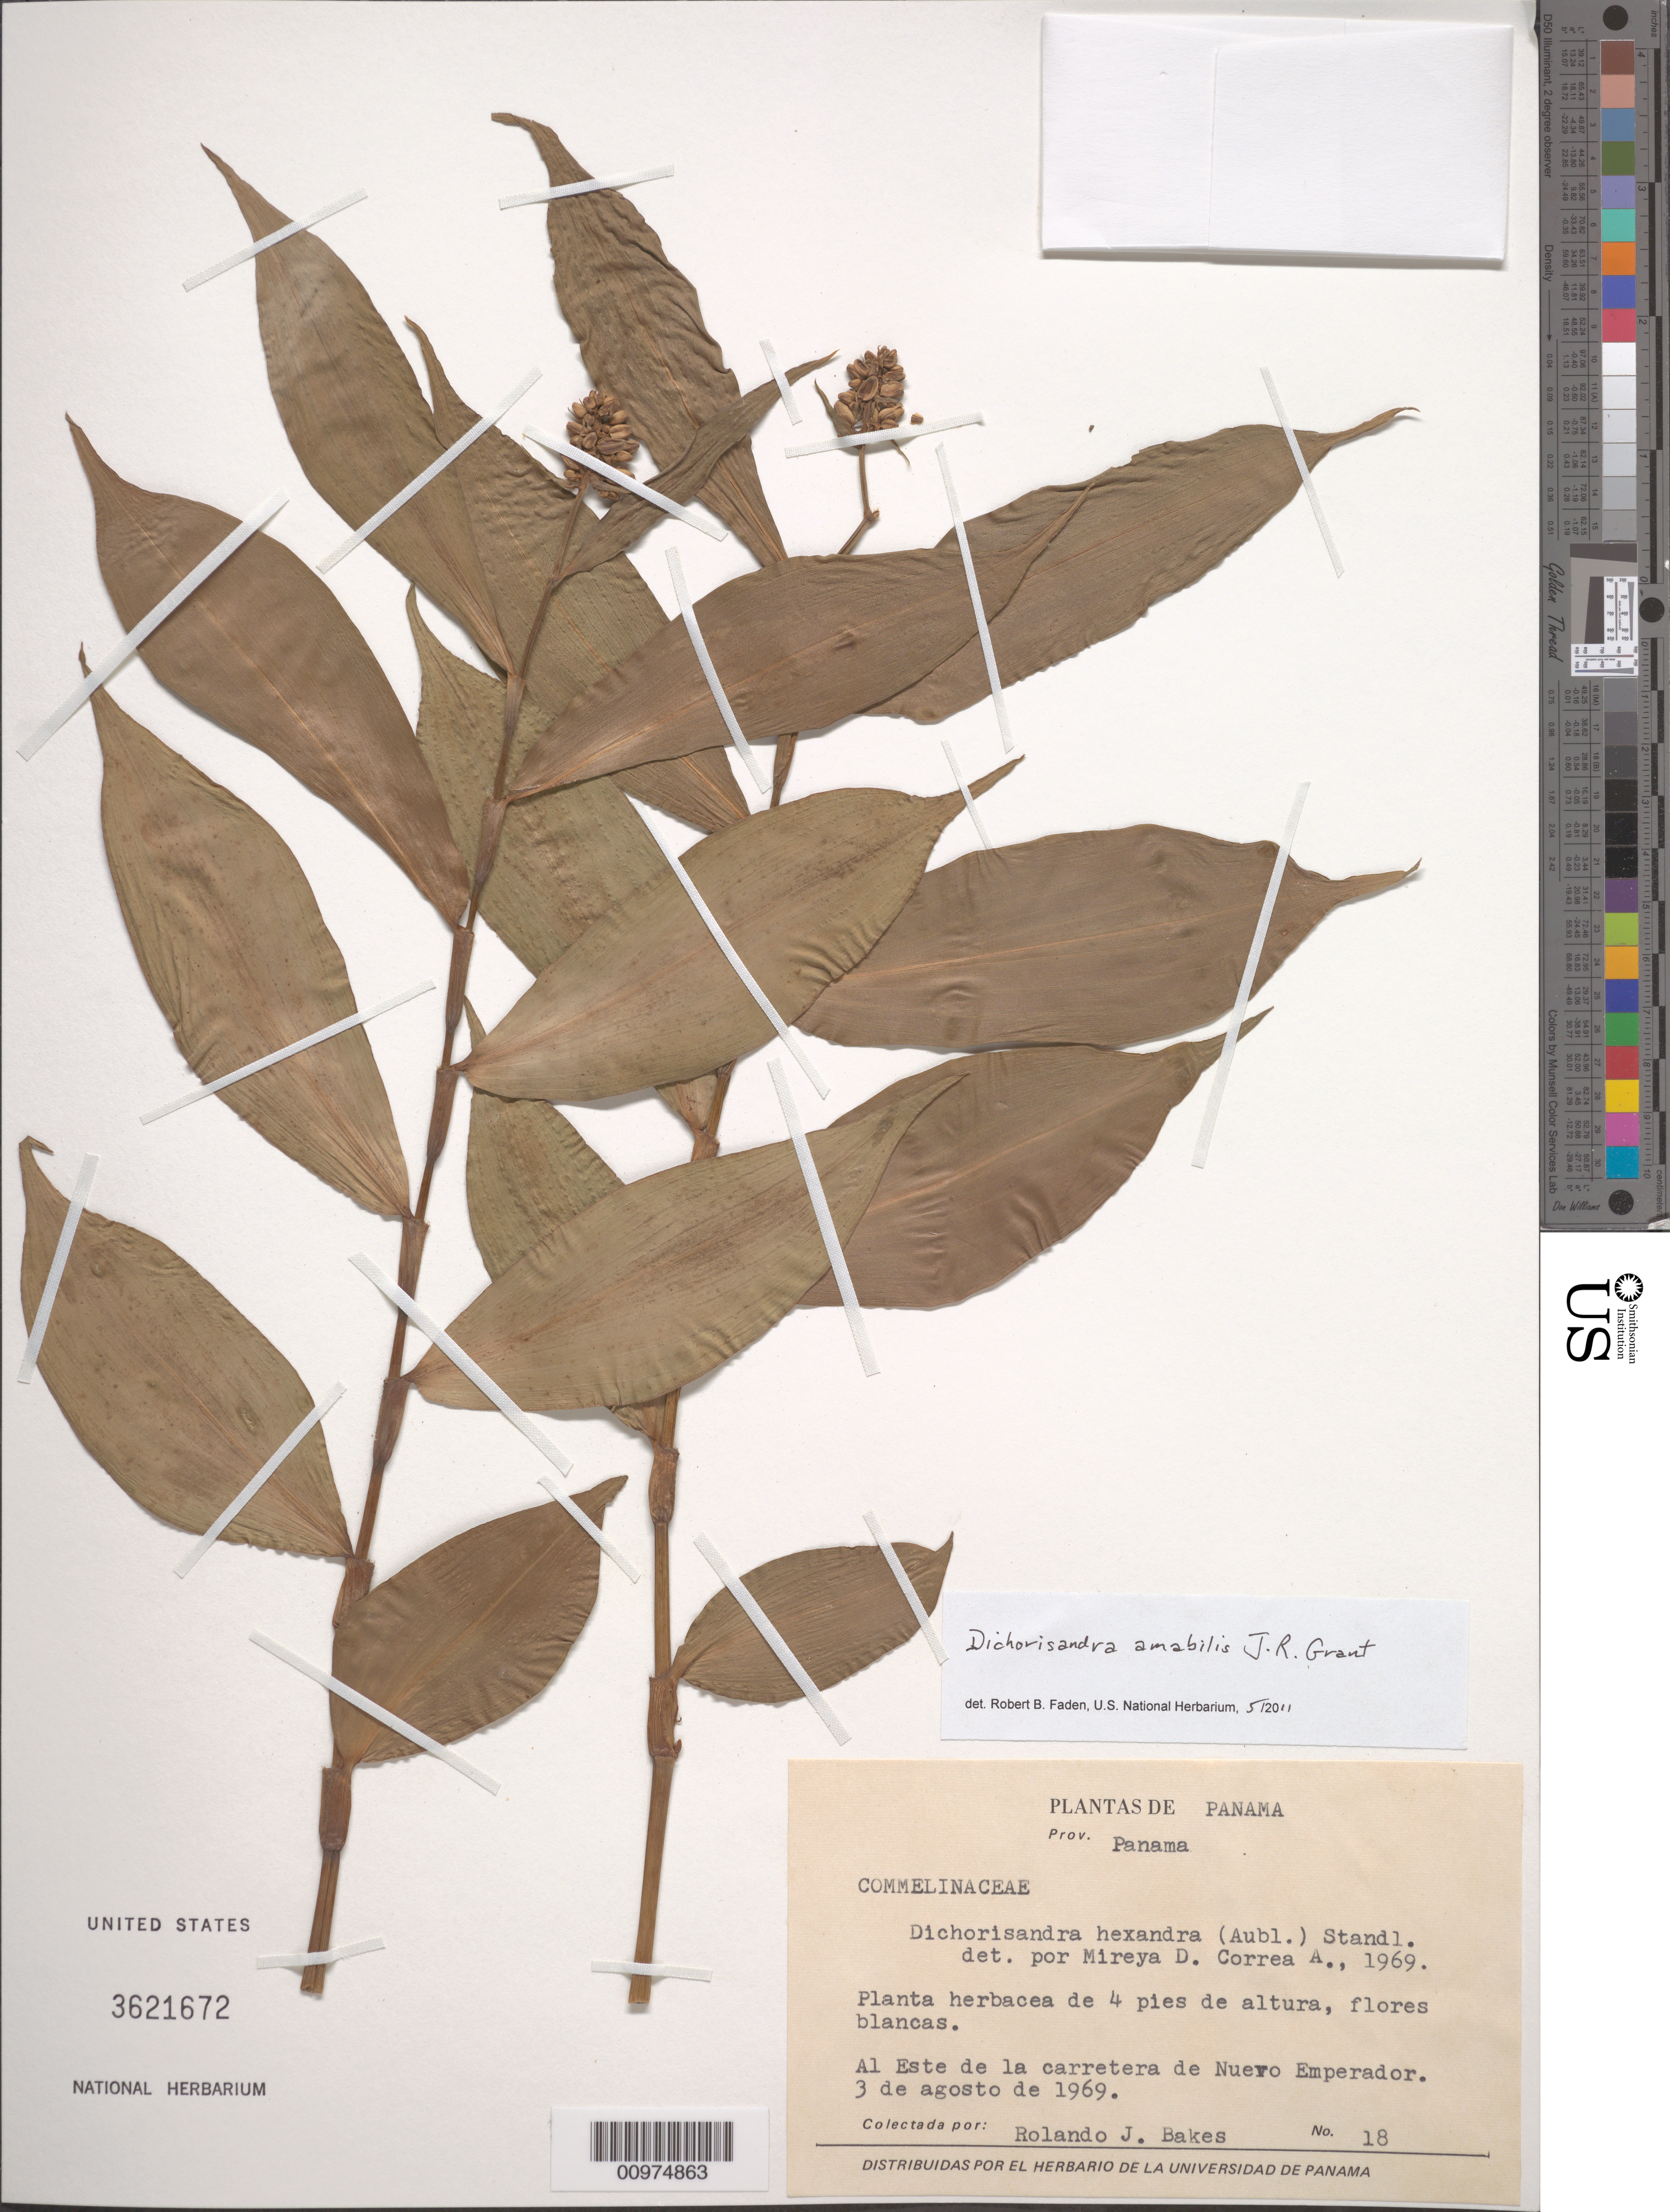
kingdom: Plantae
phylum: Tracheophyta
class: Liliopsida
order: Commelinales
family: Commelinaceae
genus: Dichorisandra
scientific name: Dichorisandra amabilis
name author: J.R. Grant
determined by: Faden, Robert B., (US), Smithsonian Institution - National Museum of Natural History (UNITED STATES)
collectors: M. Querubin & C. Blandon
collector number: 18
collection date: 1969-08-03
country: Panama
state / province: Panamá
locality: Al Este de la carretera de Nuevo Emperador.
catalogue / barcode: US 3621672